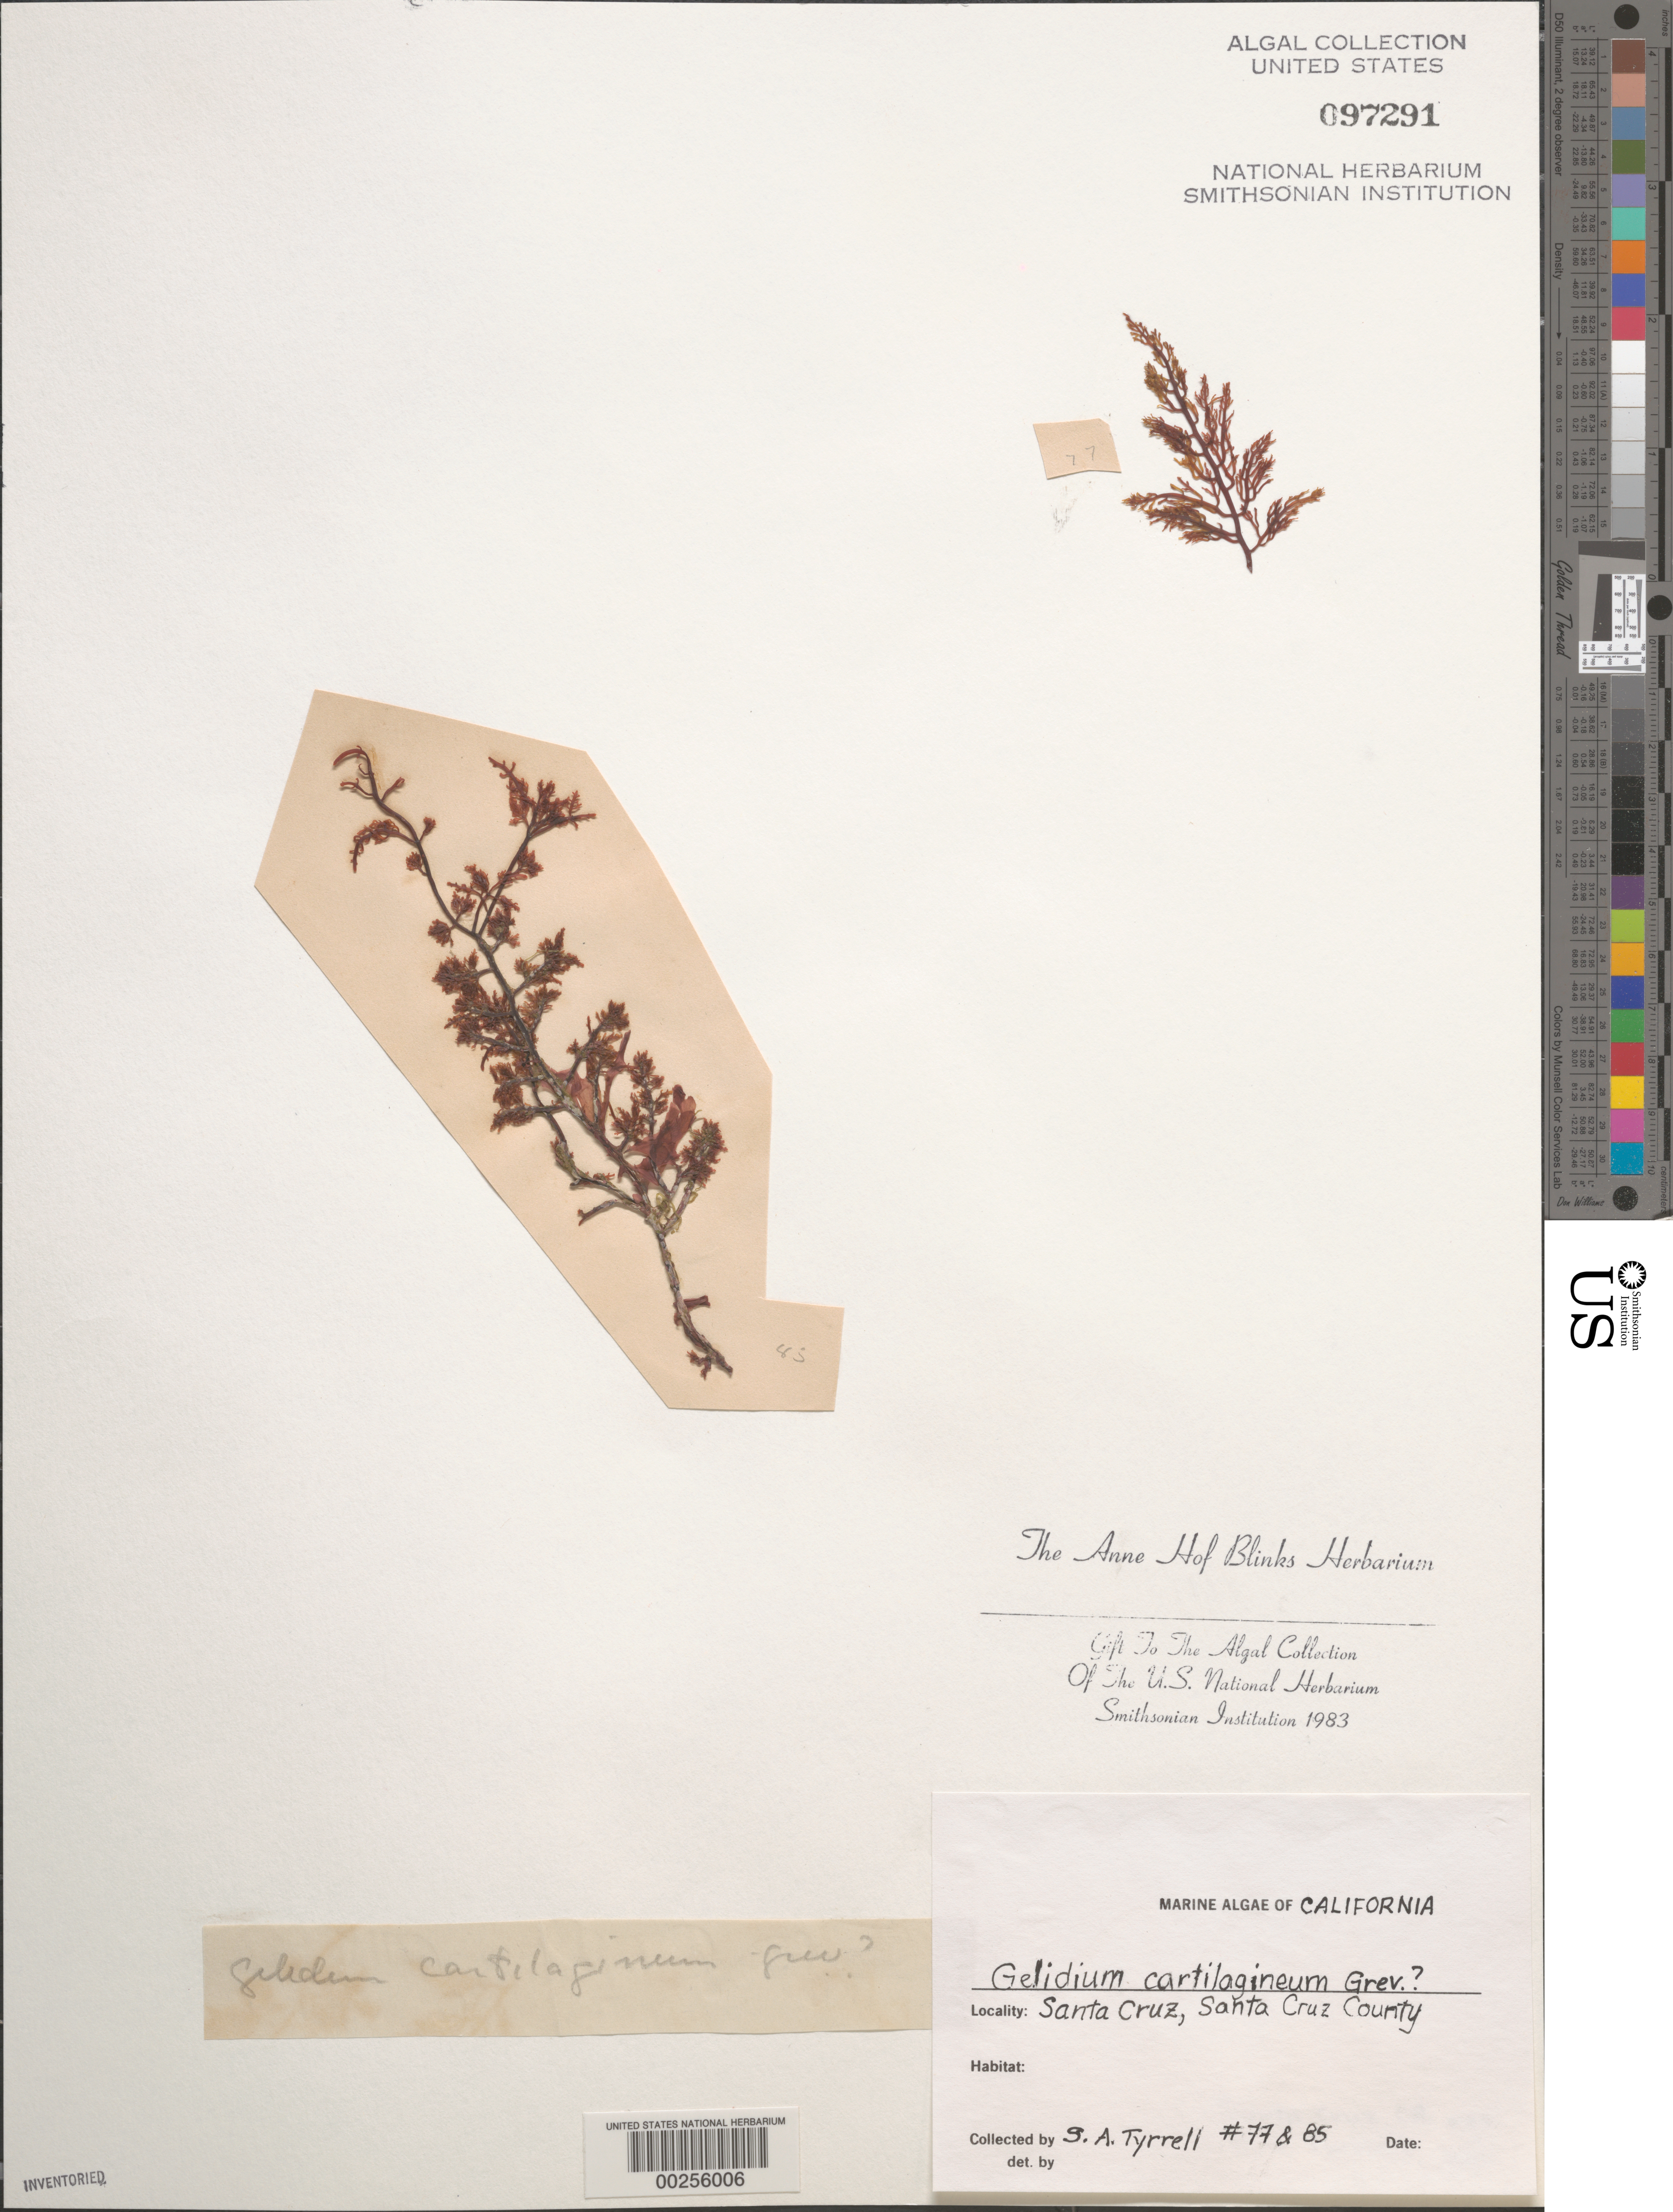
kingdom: Plantae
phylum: Rhodophyta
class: Florideophyceae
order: Plocamiales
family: Plocamiaceae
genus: Plocamium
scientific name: Plocamium cartilagineum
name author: (L.) P.S. Dixon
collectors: C. Tyrrell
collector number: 77 & 85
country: United States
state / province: California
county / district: Santa Cruz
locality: Santa Cruz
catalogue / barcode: US 97291